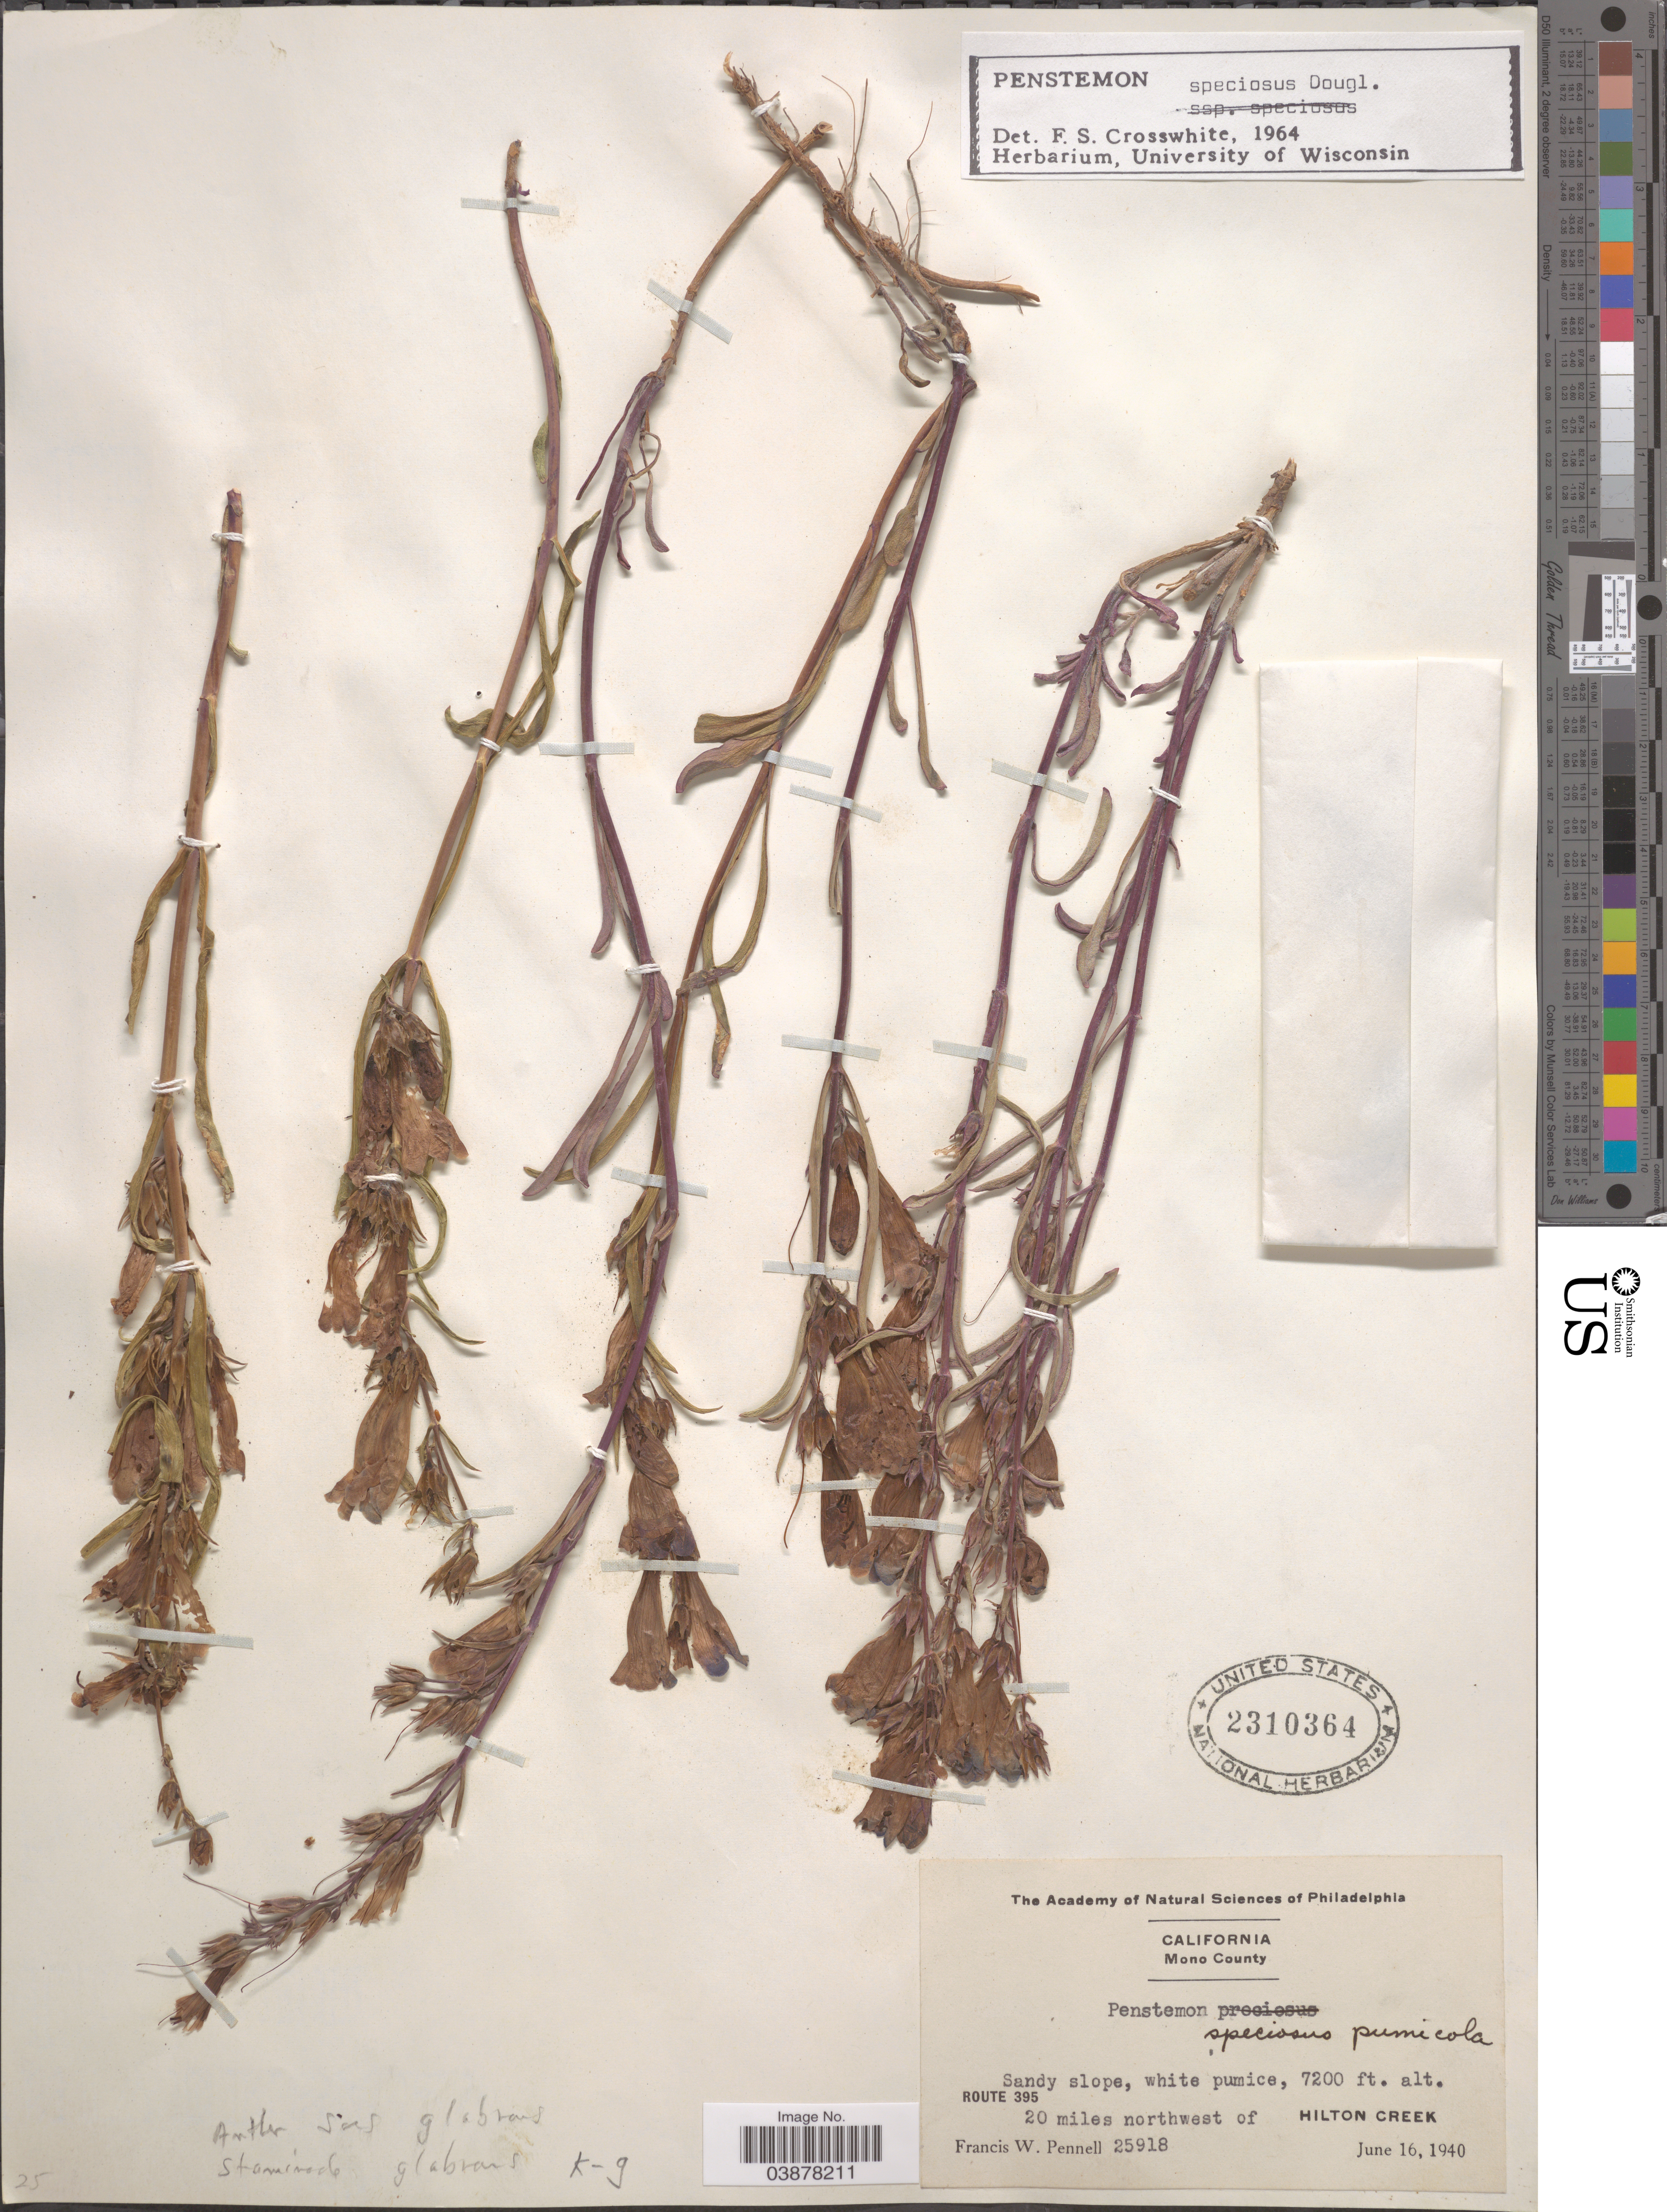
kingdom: Plantae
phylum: Tracheophyta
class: Magnoliopsida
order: Lamiales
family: Plantaginaceae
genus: Penstemon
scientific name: Penstemon speciosus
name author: Douglas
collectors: F. W. Pennell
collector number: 25918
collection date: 1940-06-16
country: United States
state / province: California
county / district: Mono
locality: Mono County. Route 395, 20 miles northwest of Hilton Creek.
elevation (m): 2195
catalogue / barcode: US 2310364